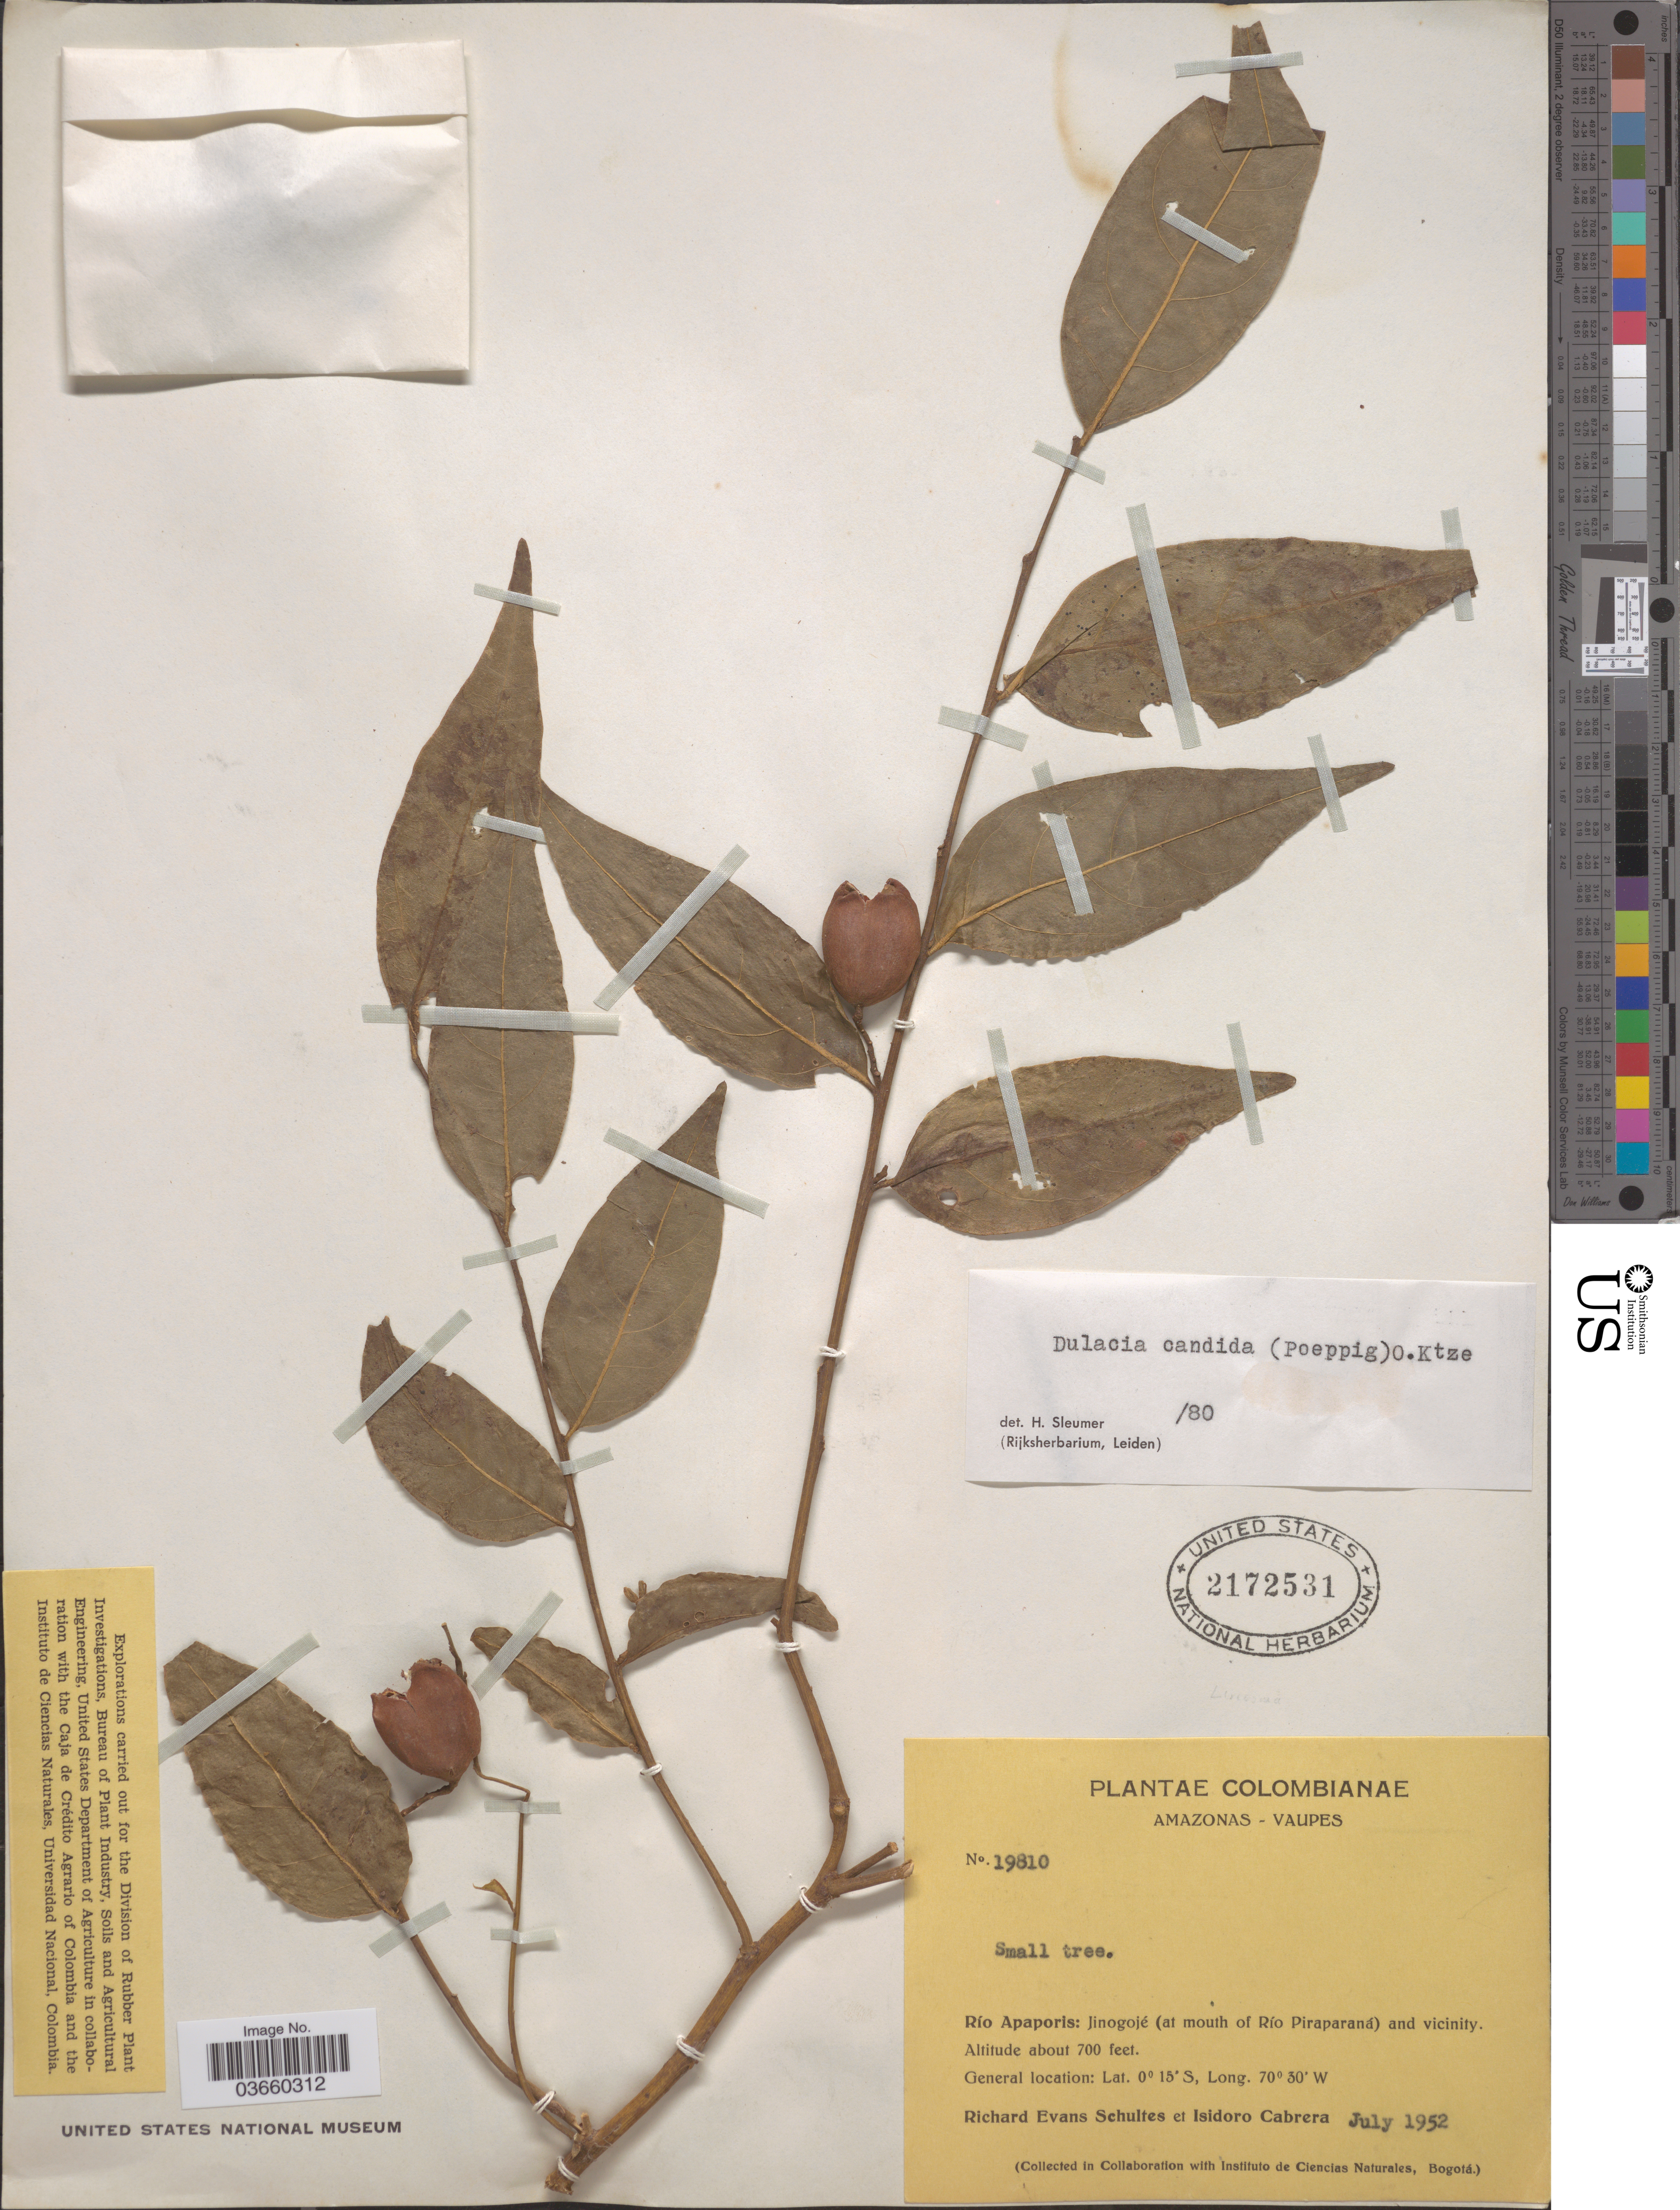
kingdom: Plantae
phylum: Tracheophyta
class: Magnoliopsida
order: Santalales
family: Olacaceae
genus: Dulacia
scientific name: Dulacia candida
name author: (Poepp.) Kuntze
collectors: R. E. Schultes & I. Cabrera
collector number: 19810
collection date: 1952-07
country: Colombia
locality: Amazonas-Vaupes. Río Apaporis: Jinogojé (at mouth of Río Piraparaná) and vicinity.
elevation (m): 213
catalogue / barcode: US 2172531